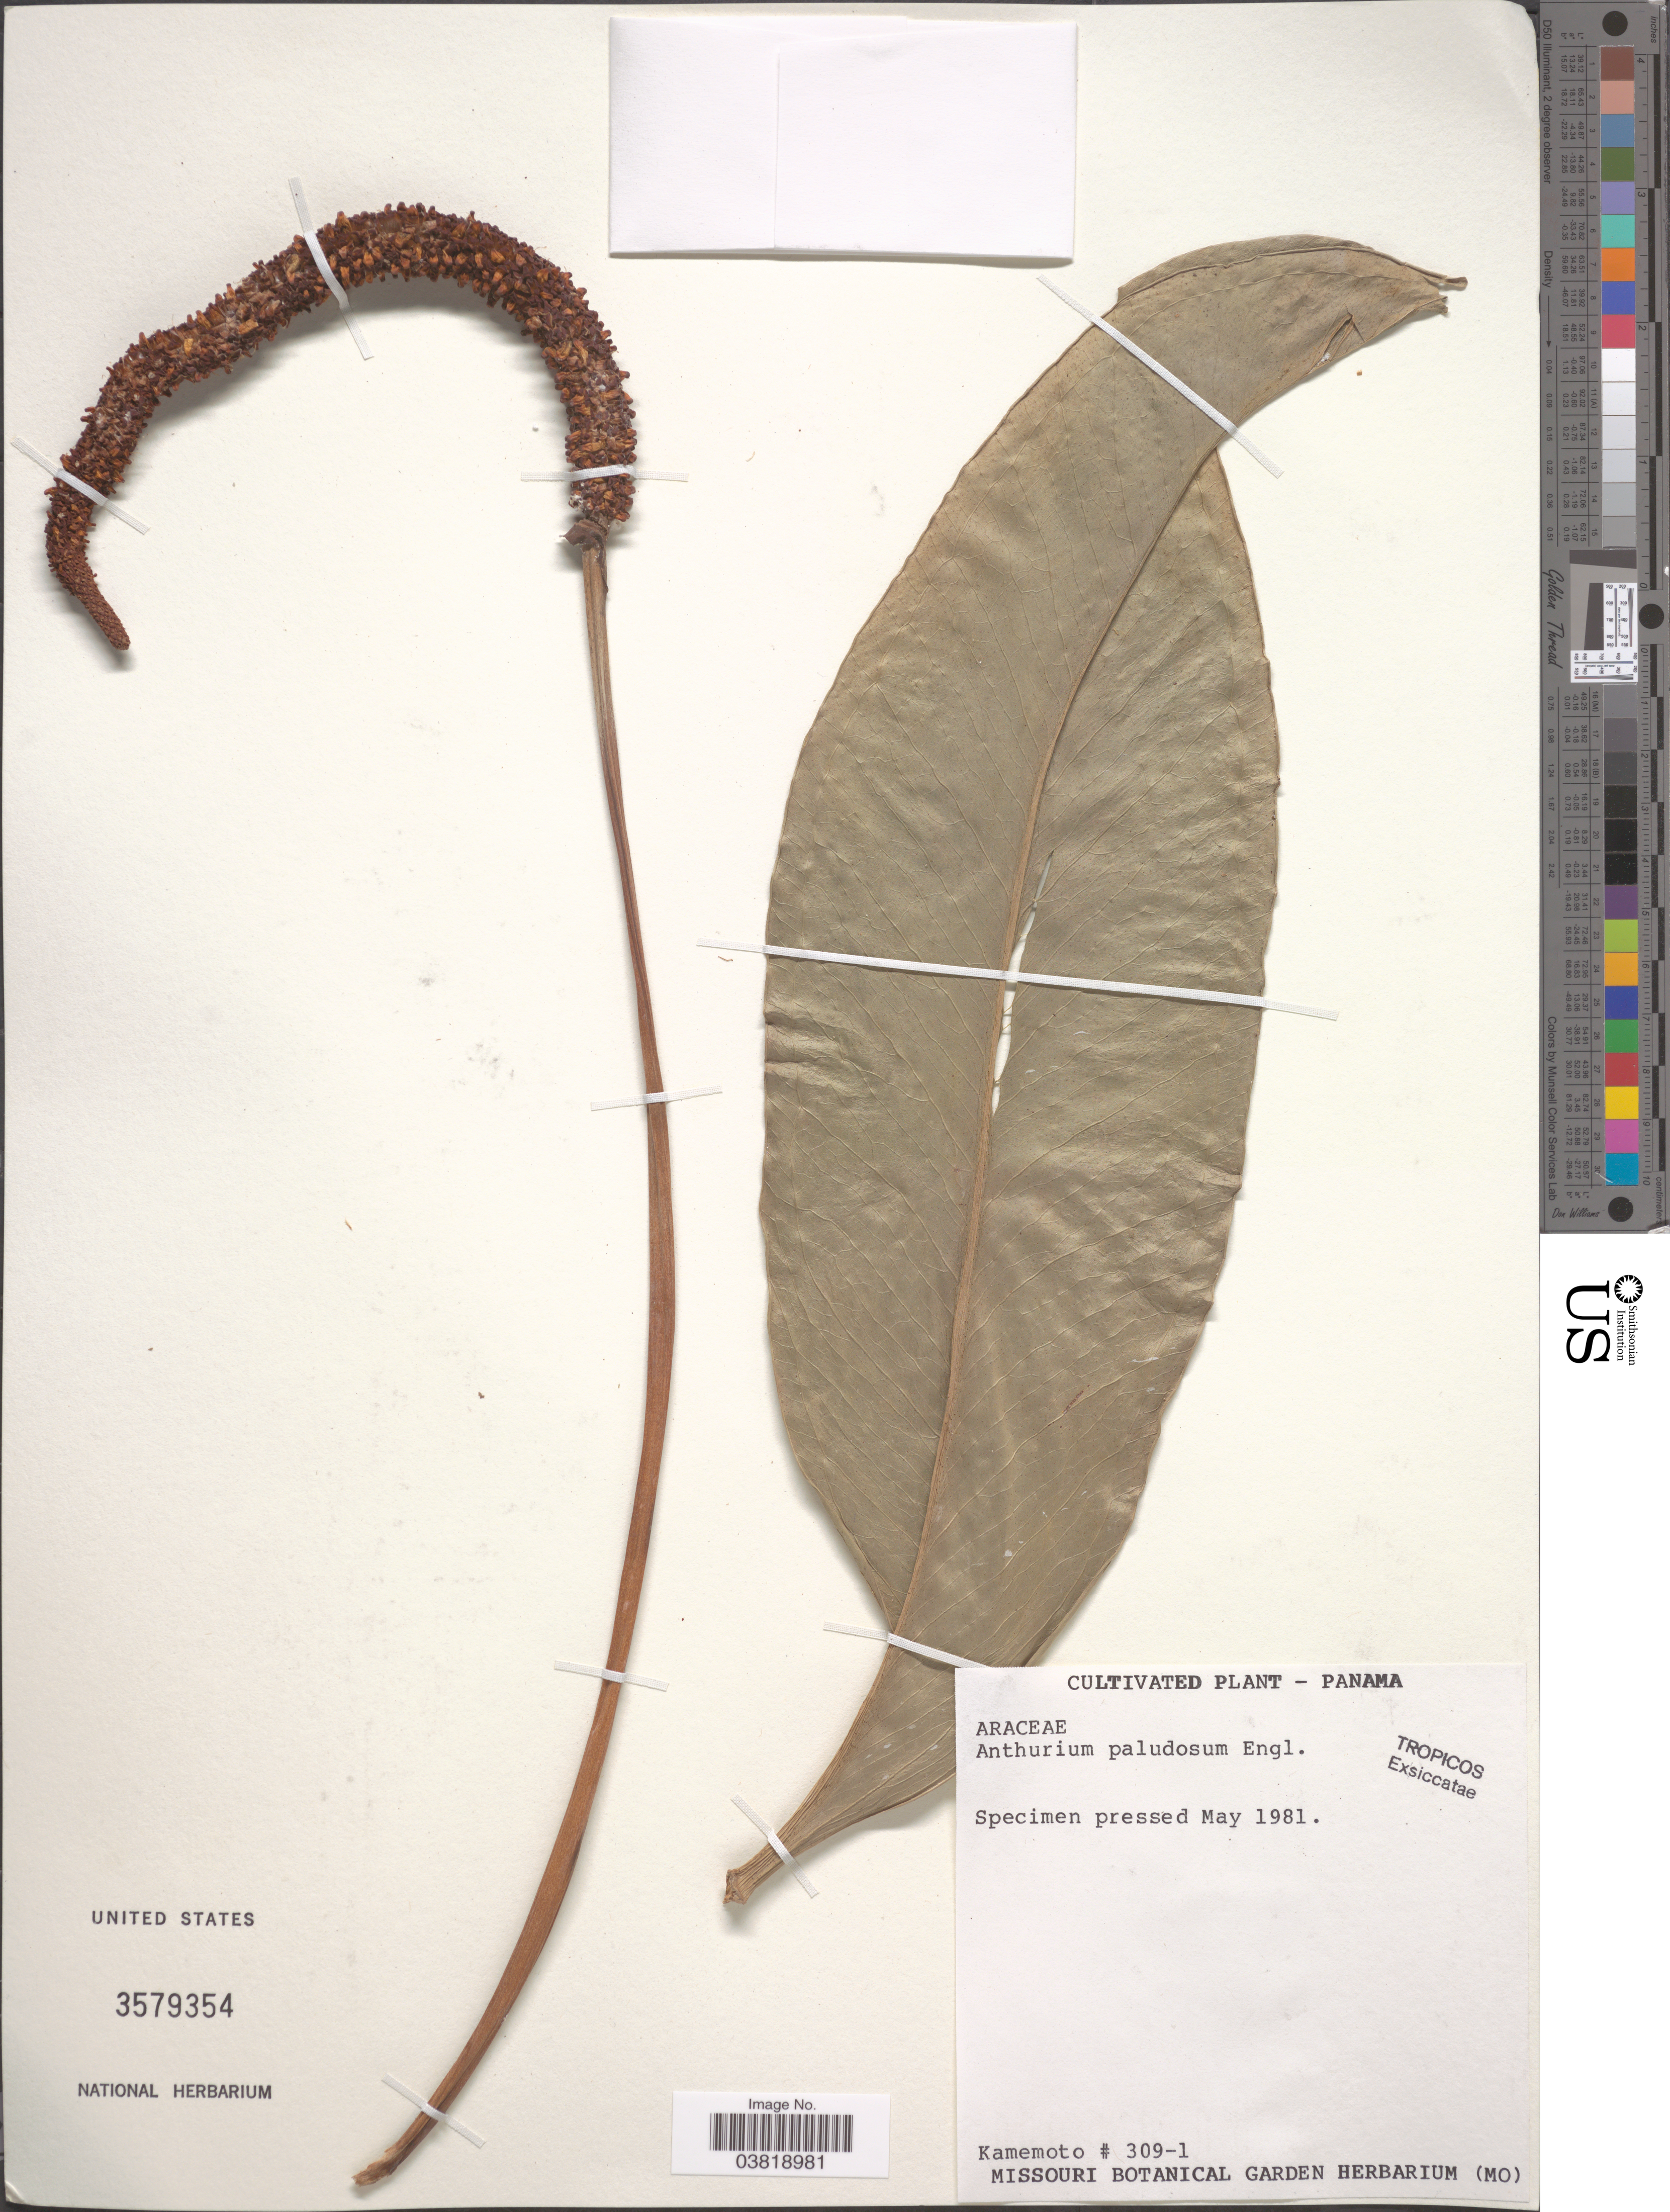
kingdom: Plantae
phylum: Tracheophyta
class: Liliopsida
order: Alismatales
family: Araceae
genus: Anthurium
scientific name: Anthurium paludosum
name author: Engl.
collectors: Kamemoto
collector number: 309-1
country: Panama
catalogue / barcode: US 3579354